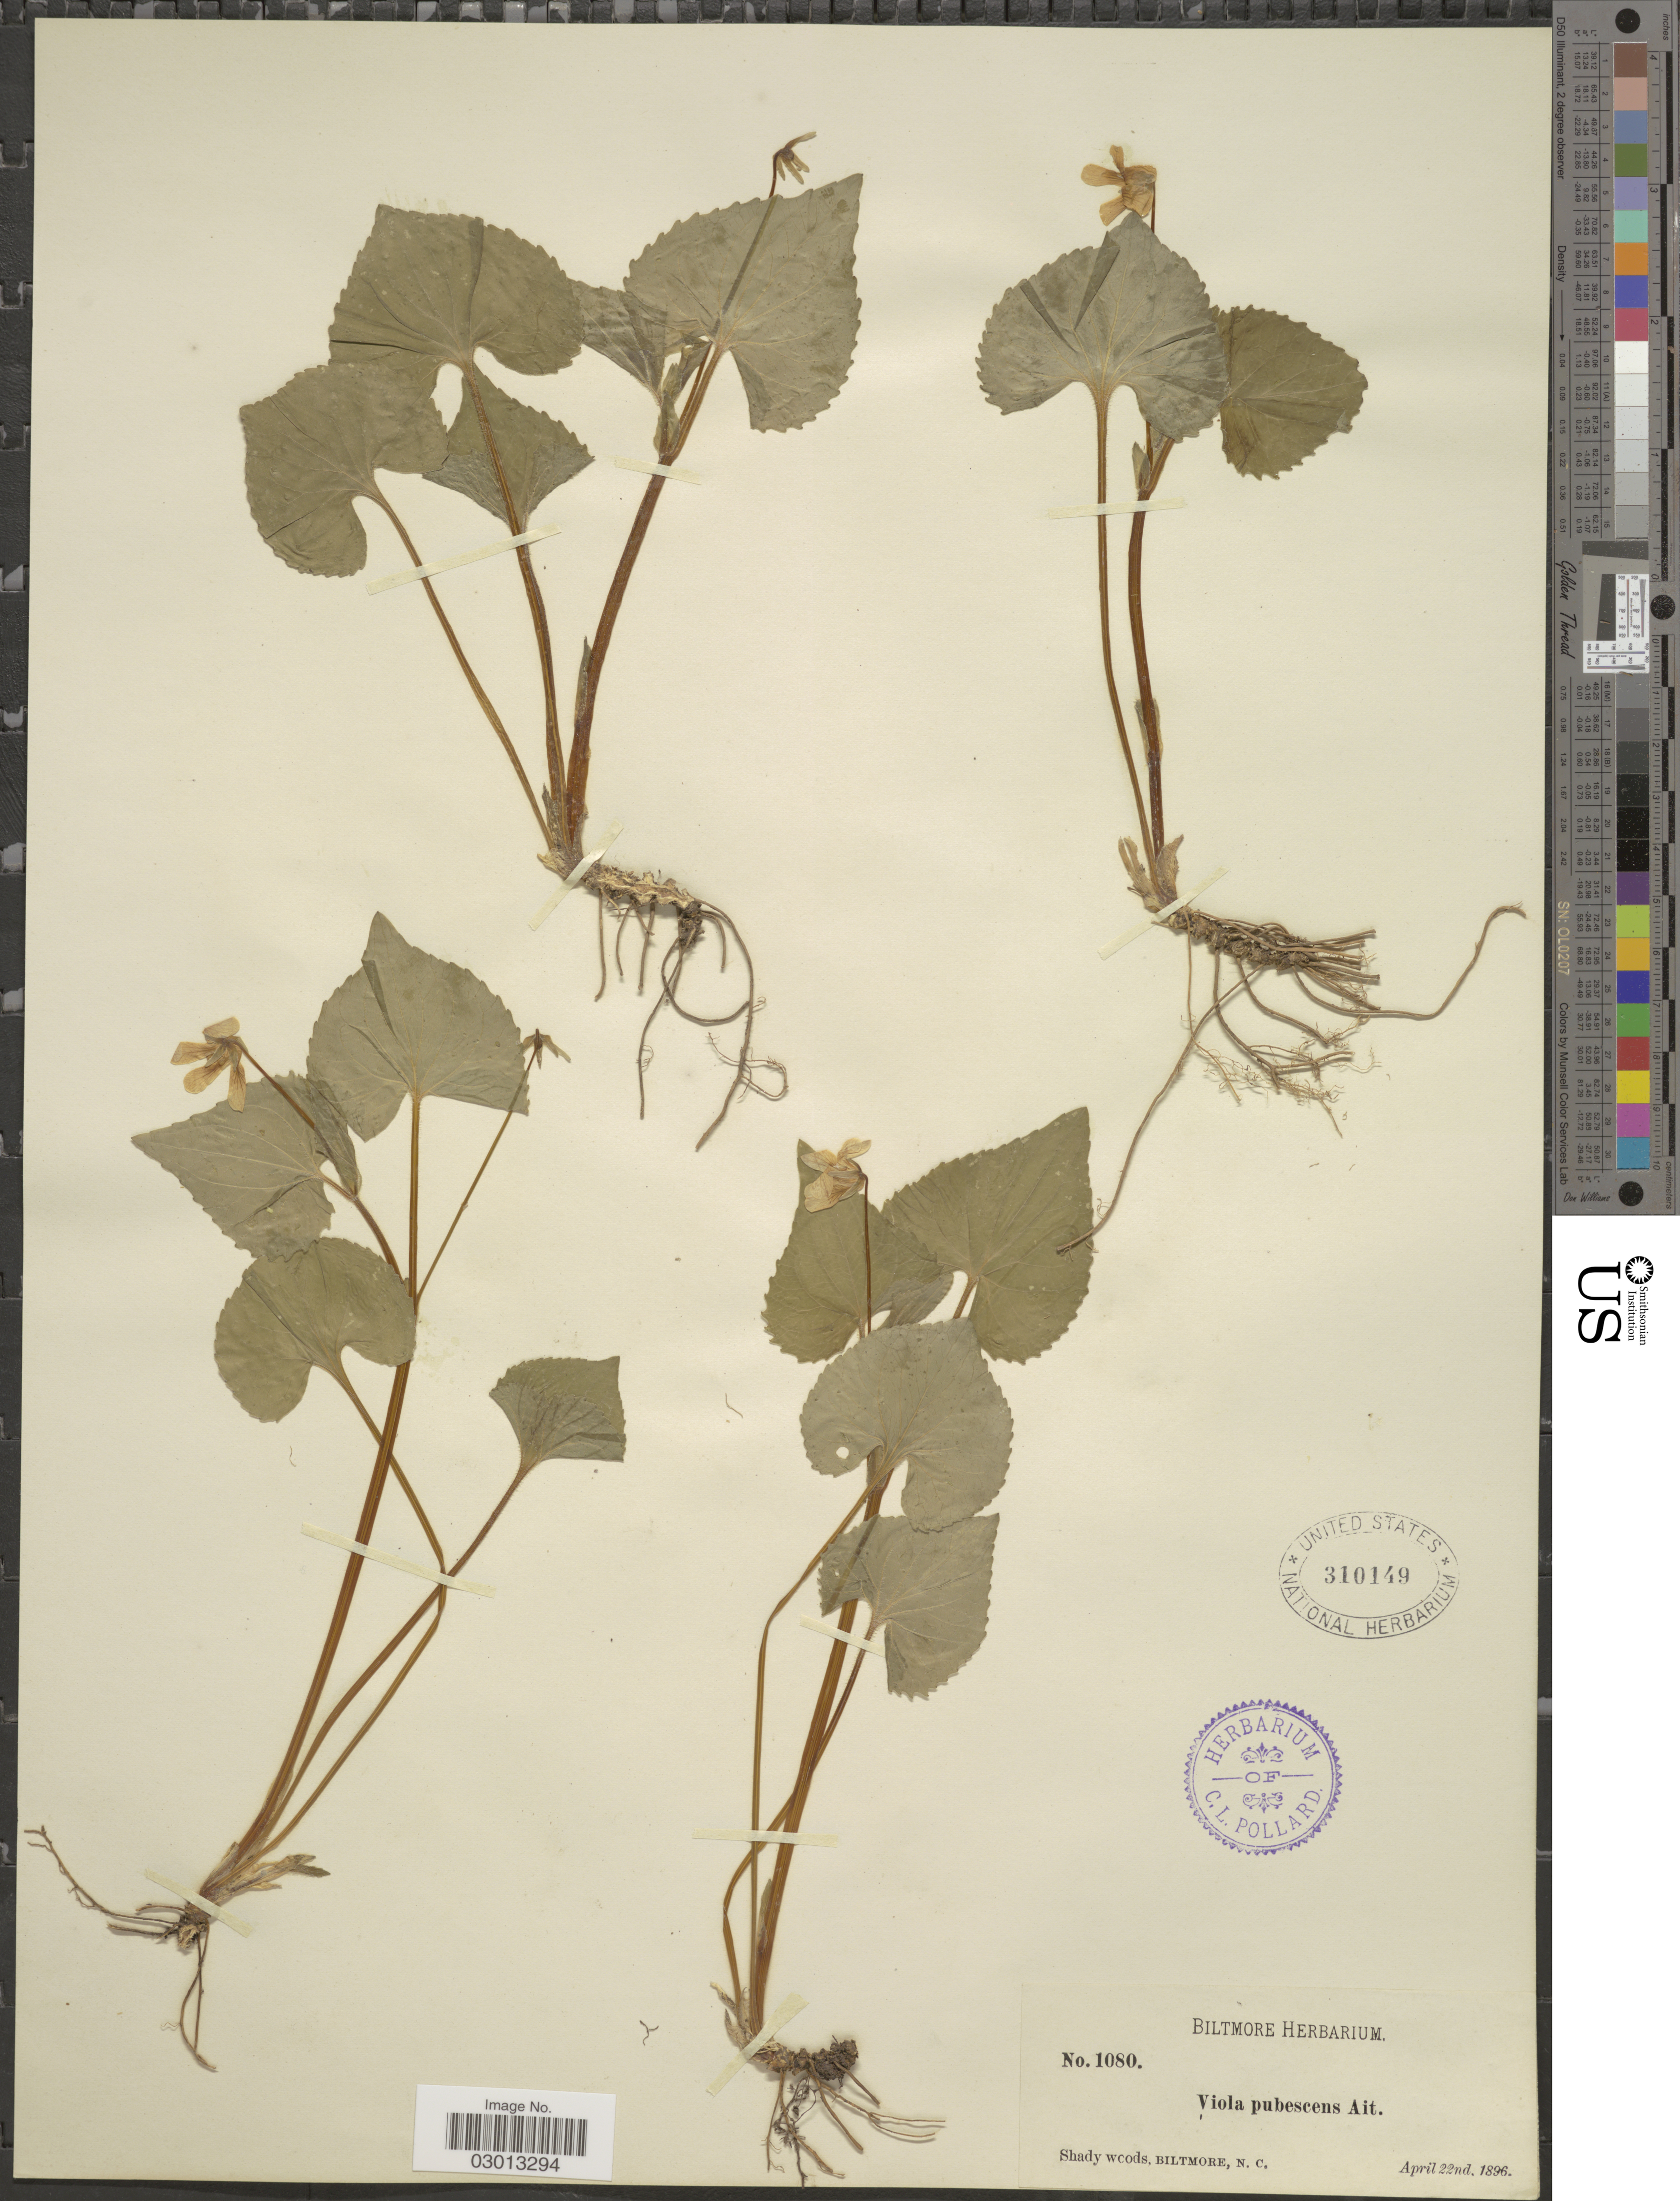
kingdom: Plantae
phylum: Tracheophyta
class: Magnoliopsida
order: Malpighiales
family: Violaceae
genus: Viola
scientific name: Viola pensylvanica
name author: Michx.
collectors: ex herb. Biltmore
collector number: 1080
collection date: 1896-04-22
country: United States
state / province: North Carolina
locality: Biltmore.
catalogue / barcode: US 310149